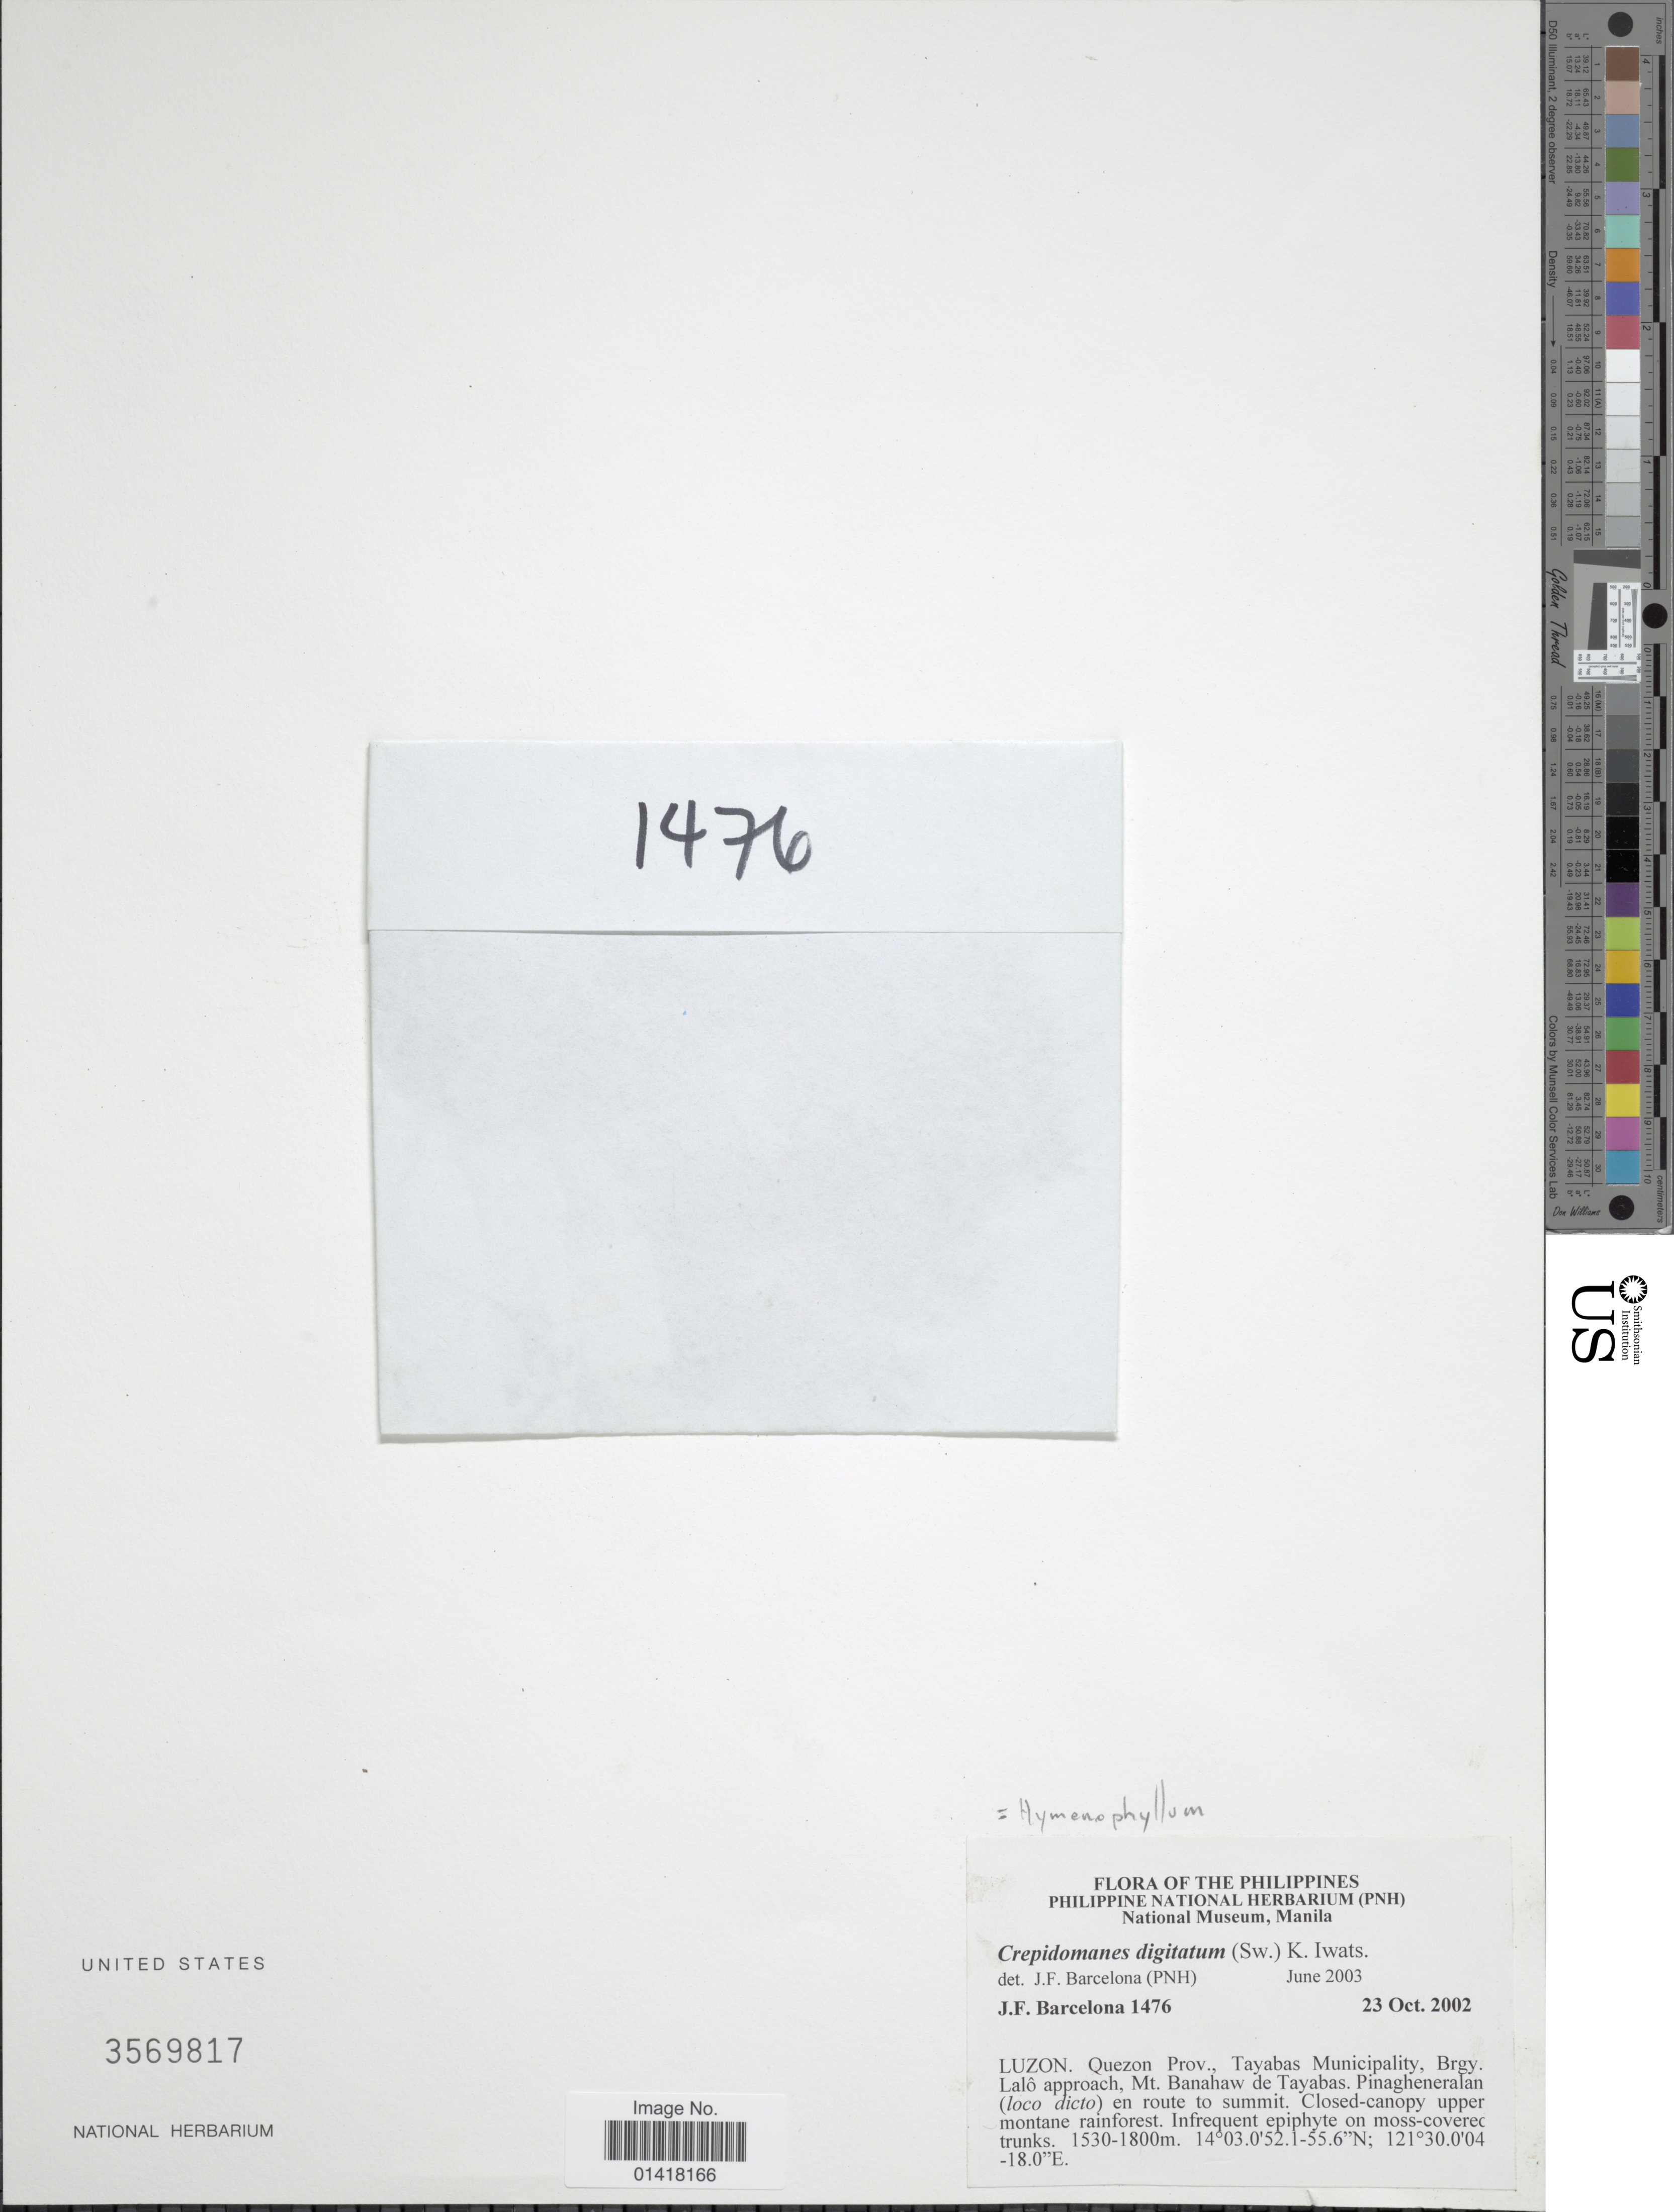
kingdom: Plantae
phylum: Tracheophyta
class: Polypodiopsida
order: Hymenophyllales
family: Hymenophyllaceae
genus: Hymenophyllum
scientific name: Hymenophyllum digitatum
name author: (Sw.) Fosberg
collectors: J. F. Barcelona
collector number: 1476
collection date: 2002-10-23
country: Philippines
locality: The Philippines, Luzon. Quezon Prov. Tayabas Municipality, Brgy. Lalo approach, Mt. Banahaw de Tayabas, Pinaheneralan (loco dicto) en route to summit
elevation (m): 1530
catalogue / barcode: US 3569817